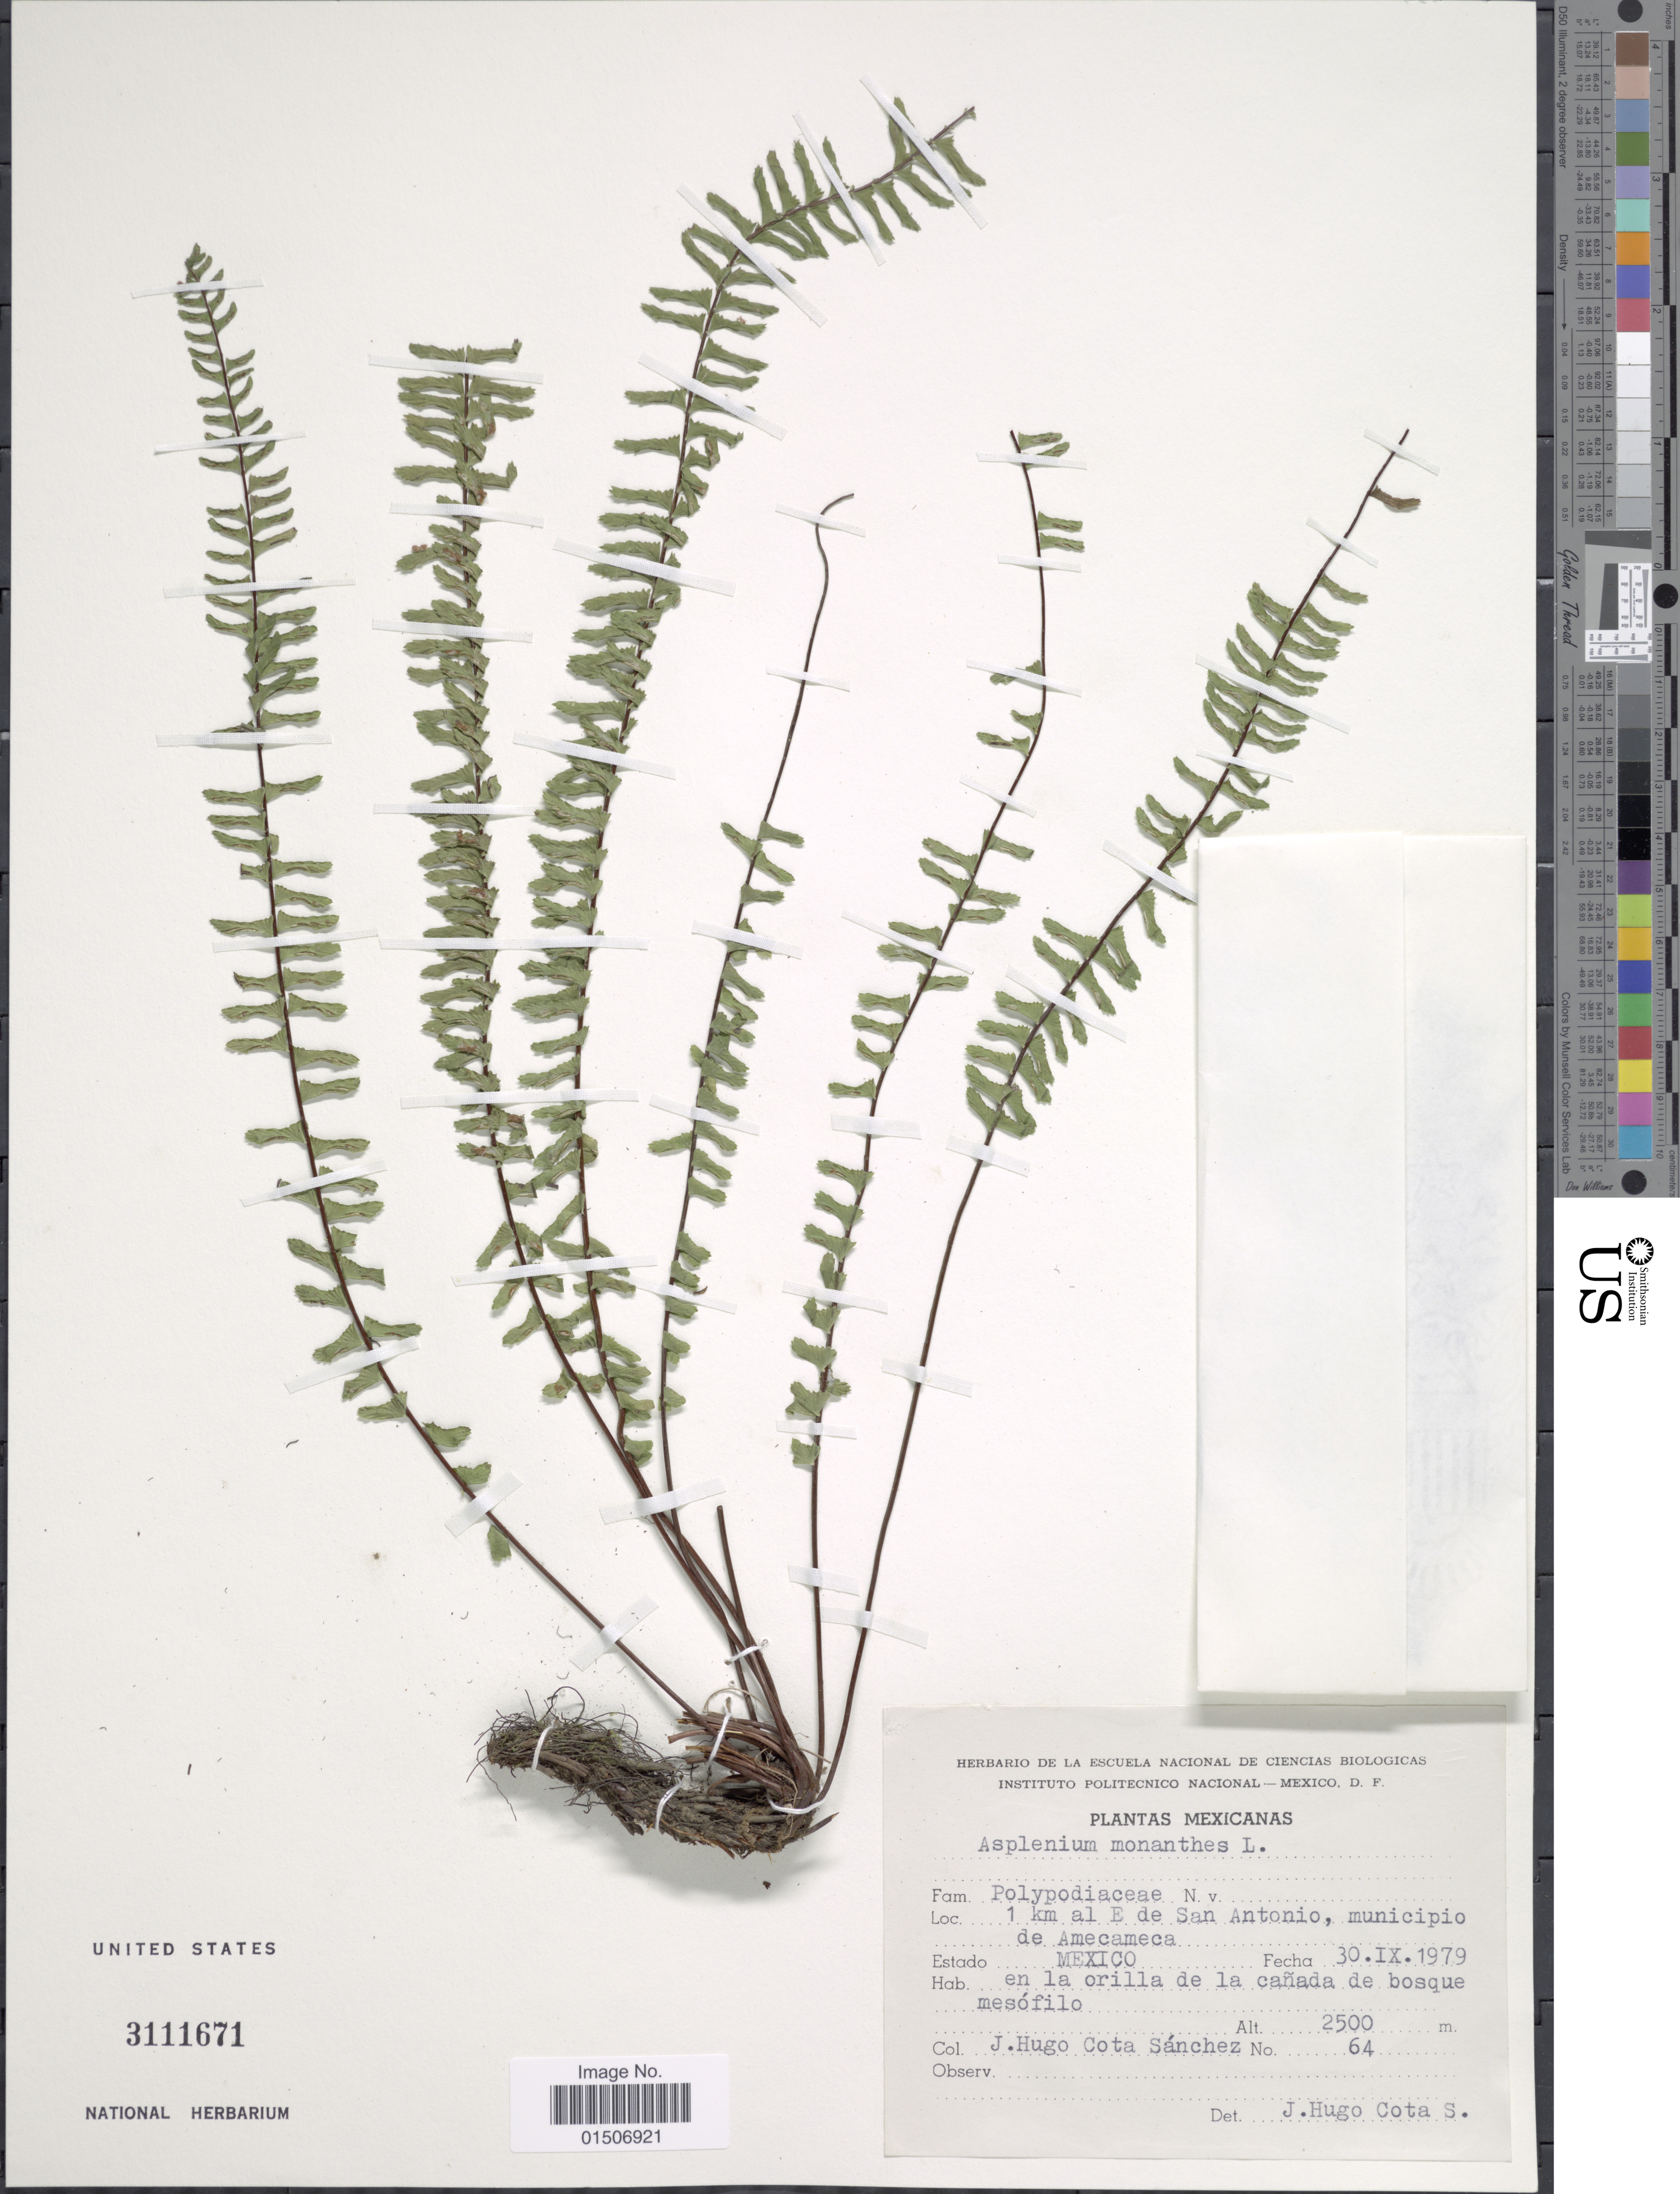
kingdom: Plantae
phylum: Tracheophyta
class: Polypodiopsida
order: Polypodiales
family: Aspleniaceae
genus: Asplenium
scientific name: Asplenium monanthes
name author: L.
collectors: J. Hugo Cota Sánchez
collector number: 64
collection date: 1979-09-30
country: Mexico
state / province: México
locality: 1 km al E de San Antonio, municpio de Amecameca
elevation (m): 2500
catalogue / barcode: US 3111671